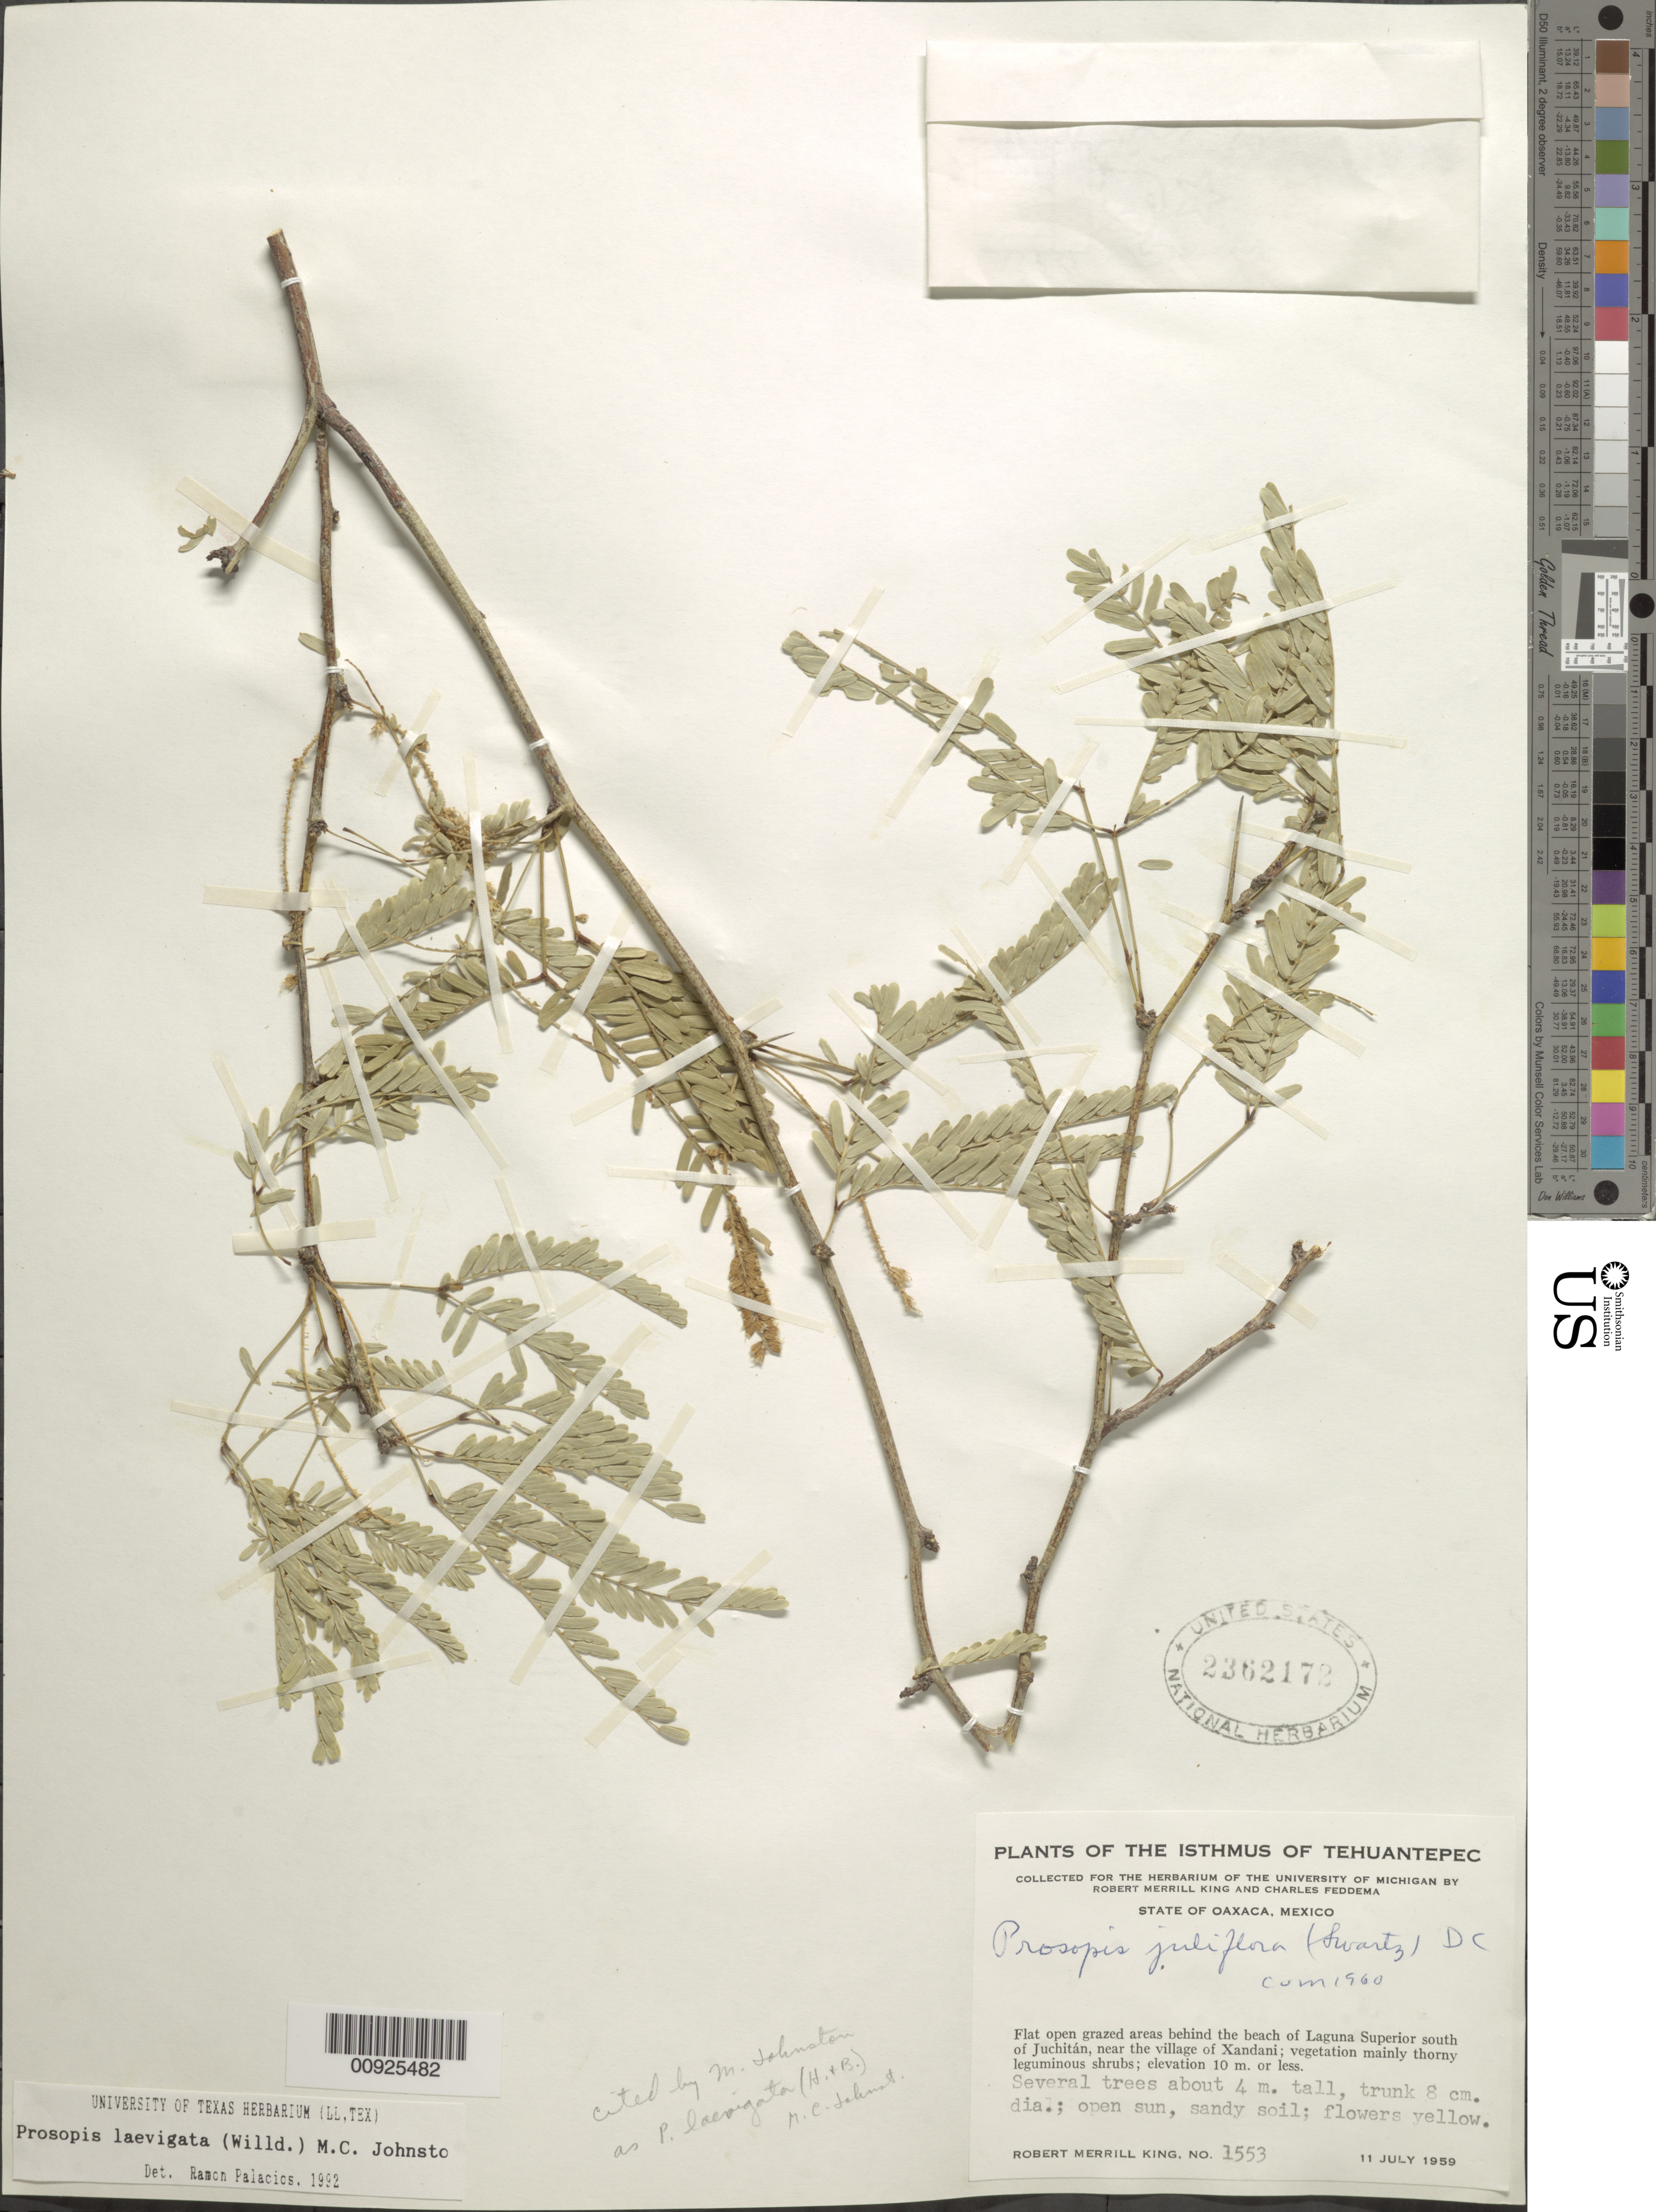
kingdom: Plantae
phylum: Tracheophyta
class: Magnoliopsida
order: Fabales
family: Fabaceae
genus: Neltuma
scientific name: Neltuma laevigata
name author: (Humb. & Bonpl. ex Willd.) Britton & Rose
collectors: R. M. King & C. Feddema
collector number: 1553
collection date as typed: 11 Jul 1959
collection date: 1959-07-11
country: Mexico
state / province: Oaxaca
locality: Flat open grazed areas behind the beach of Laguna Superior south of Juchitán, near the village of Xandani.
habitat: Vegetation mainly thorny leguminous shrubs. Open sun, sandy soil.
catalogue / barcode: US 2362172